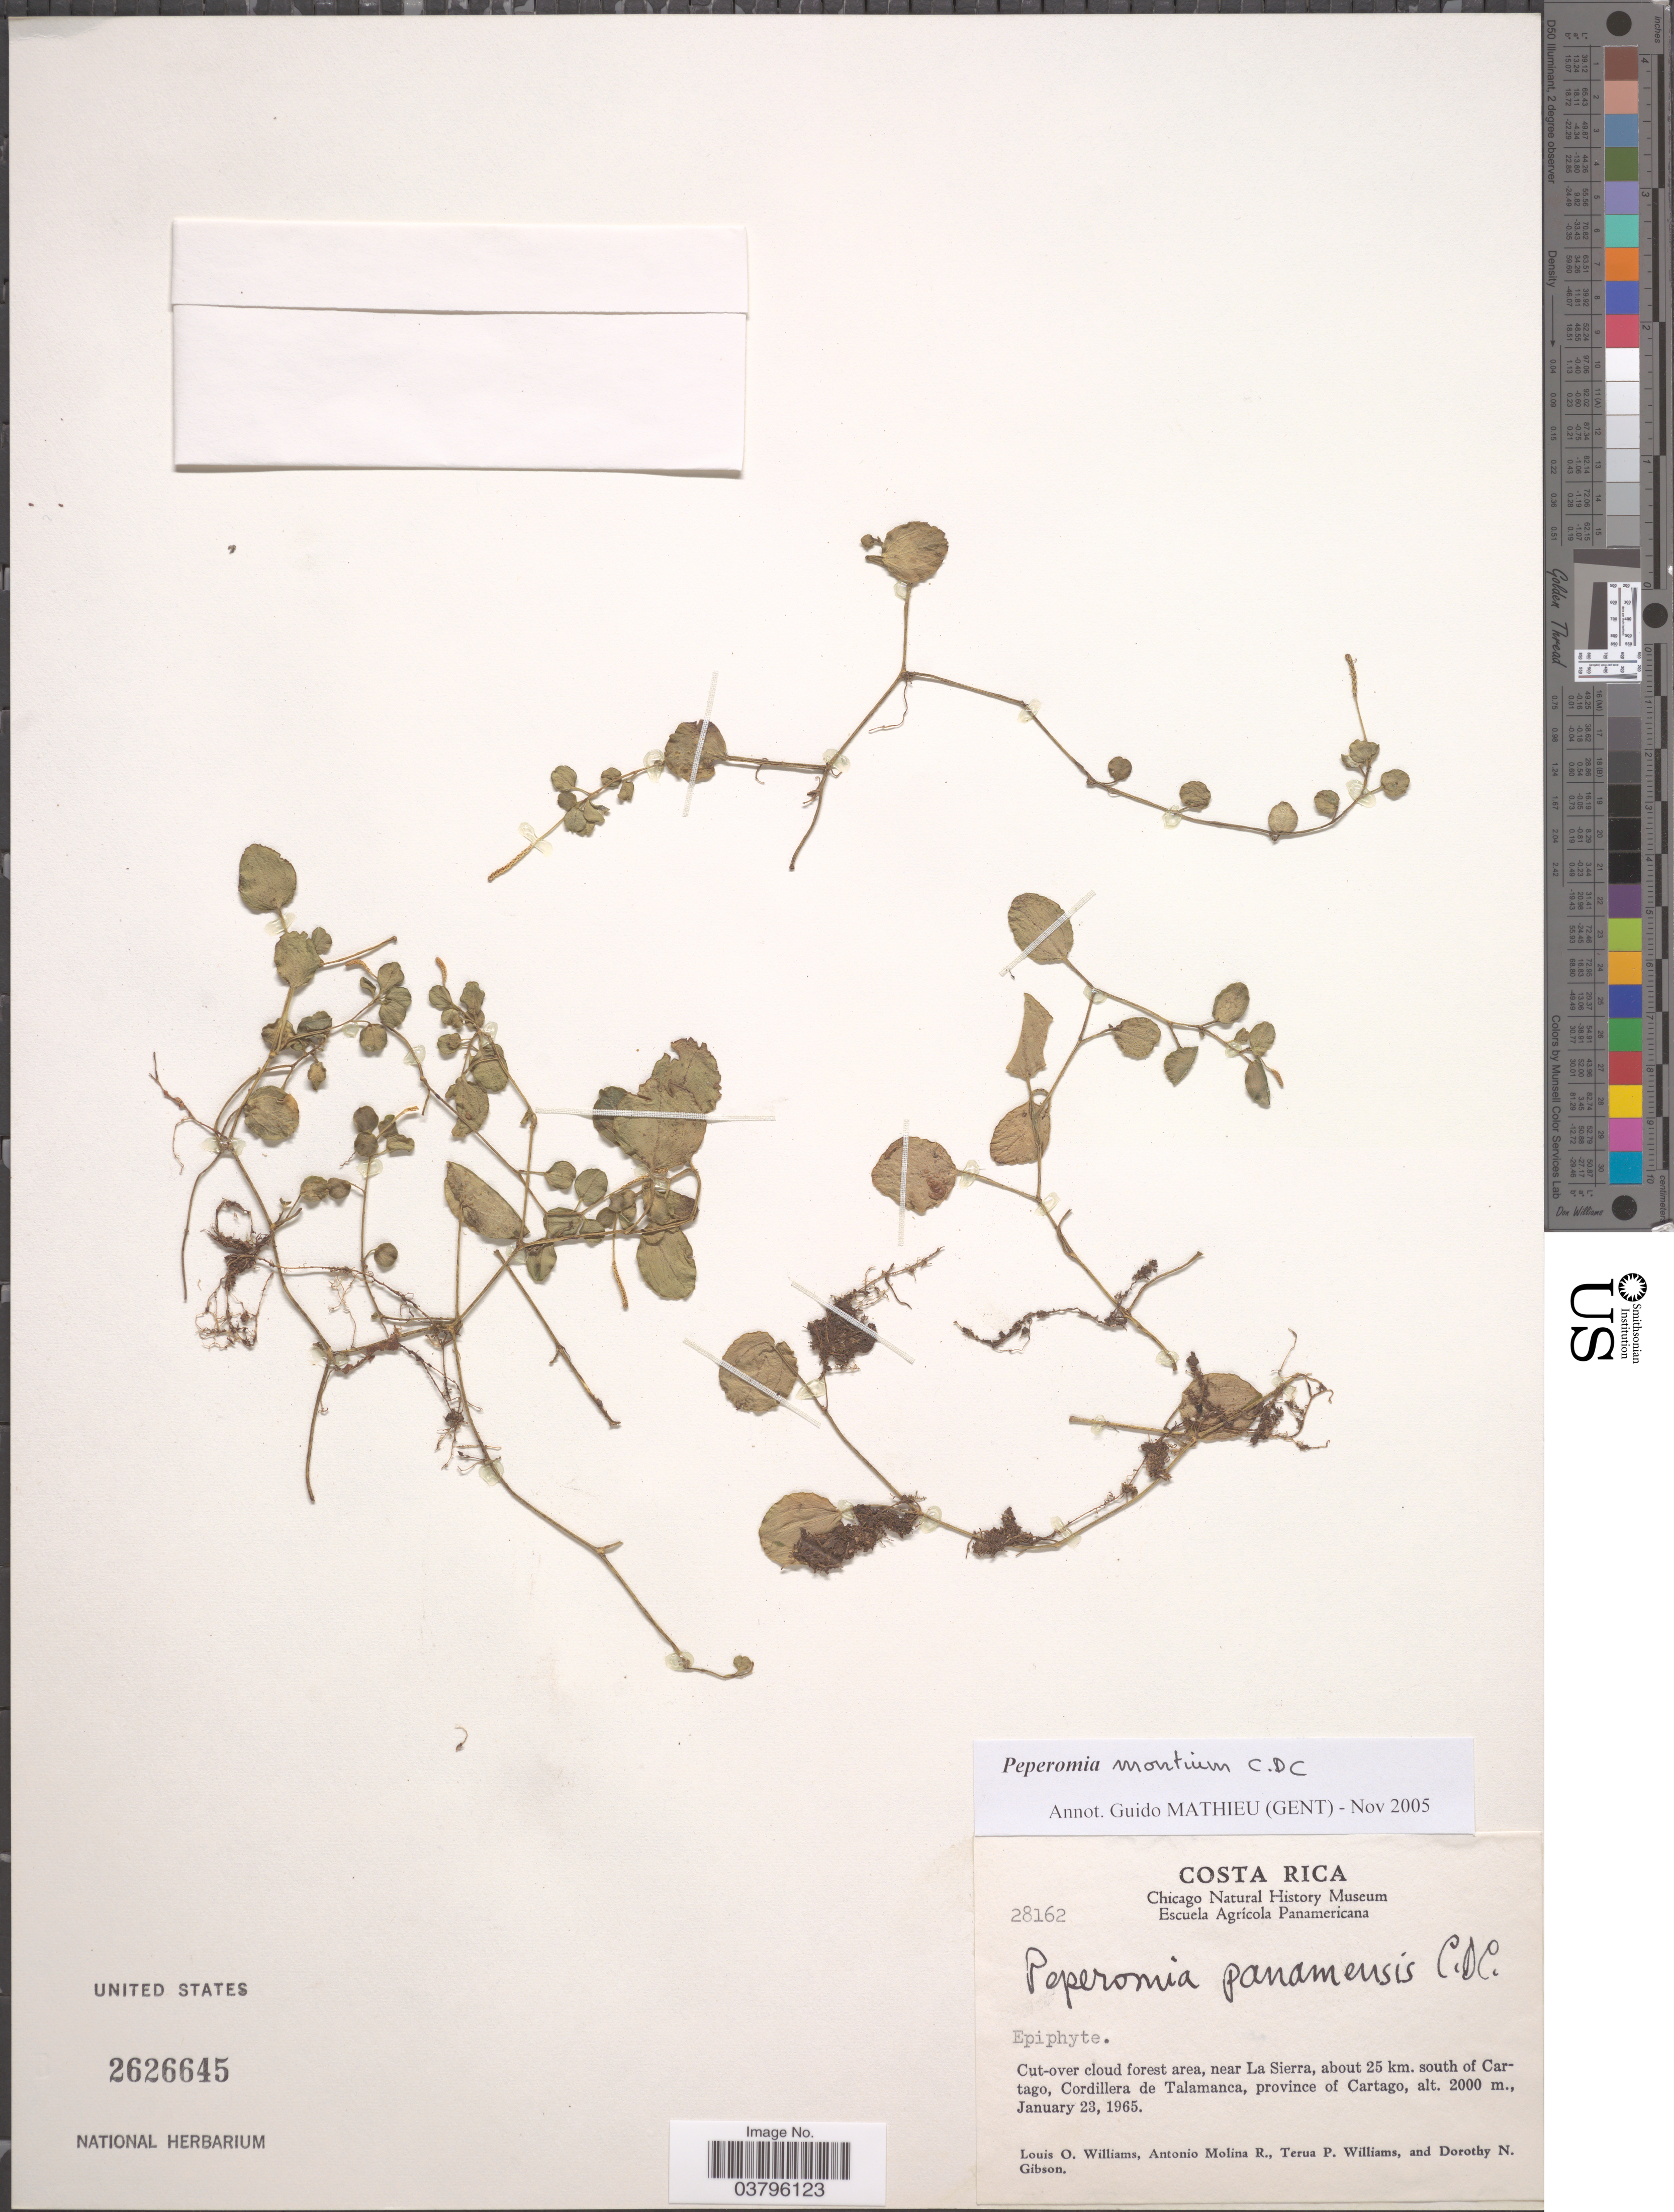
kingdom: Plantae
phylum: Tracheophyta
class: Magnoliopsida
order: Piperales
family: Piperaceae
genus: Peperomia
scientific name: Peperomia montium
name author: C. DC.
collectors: L. O. Williams, A. Molina R., T. Williams & D. N. Gibson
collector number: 28162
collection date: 1965-01-23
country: Costa Rica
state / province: Cartago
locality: Near La Sierra, about 25 km. south of Cartago, Cordillera de Talamanca.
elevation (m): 2000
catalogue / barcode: US 2626645